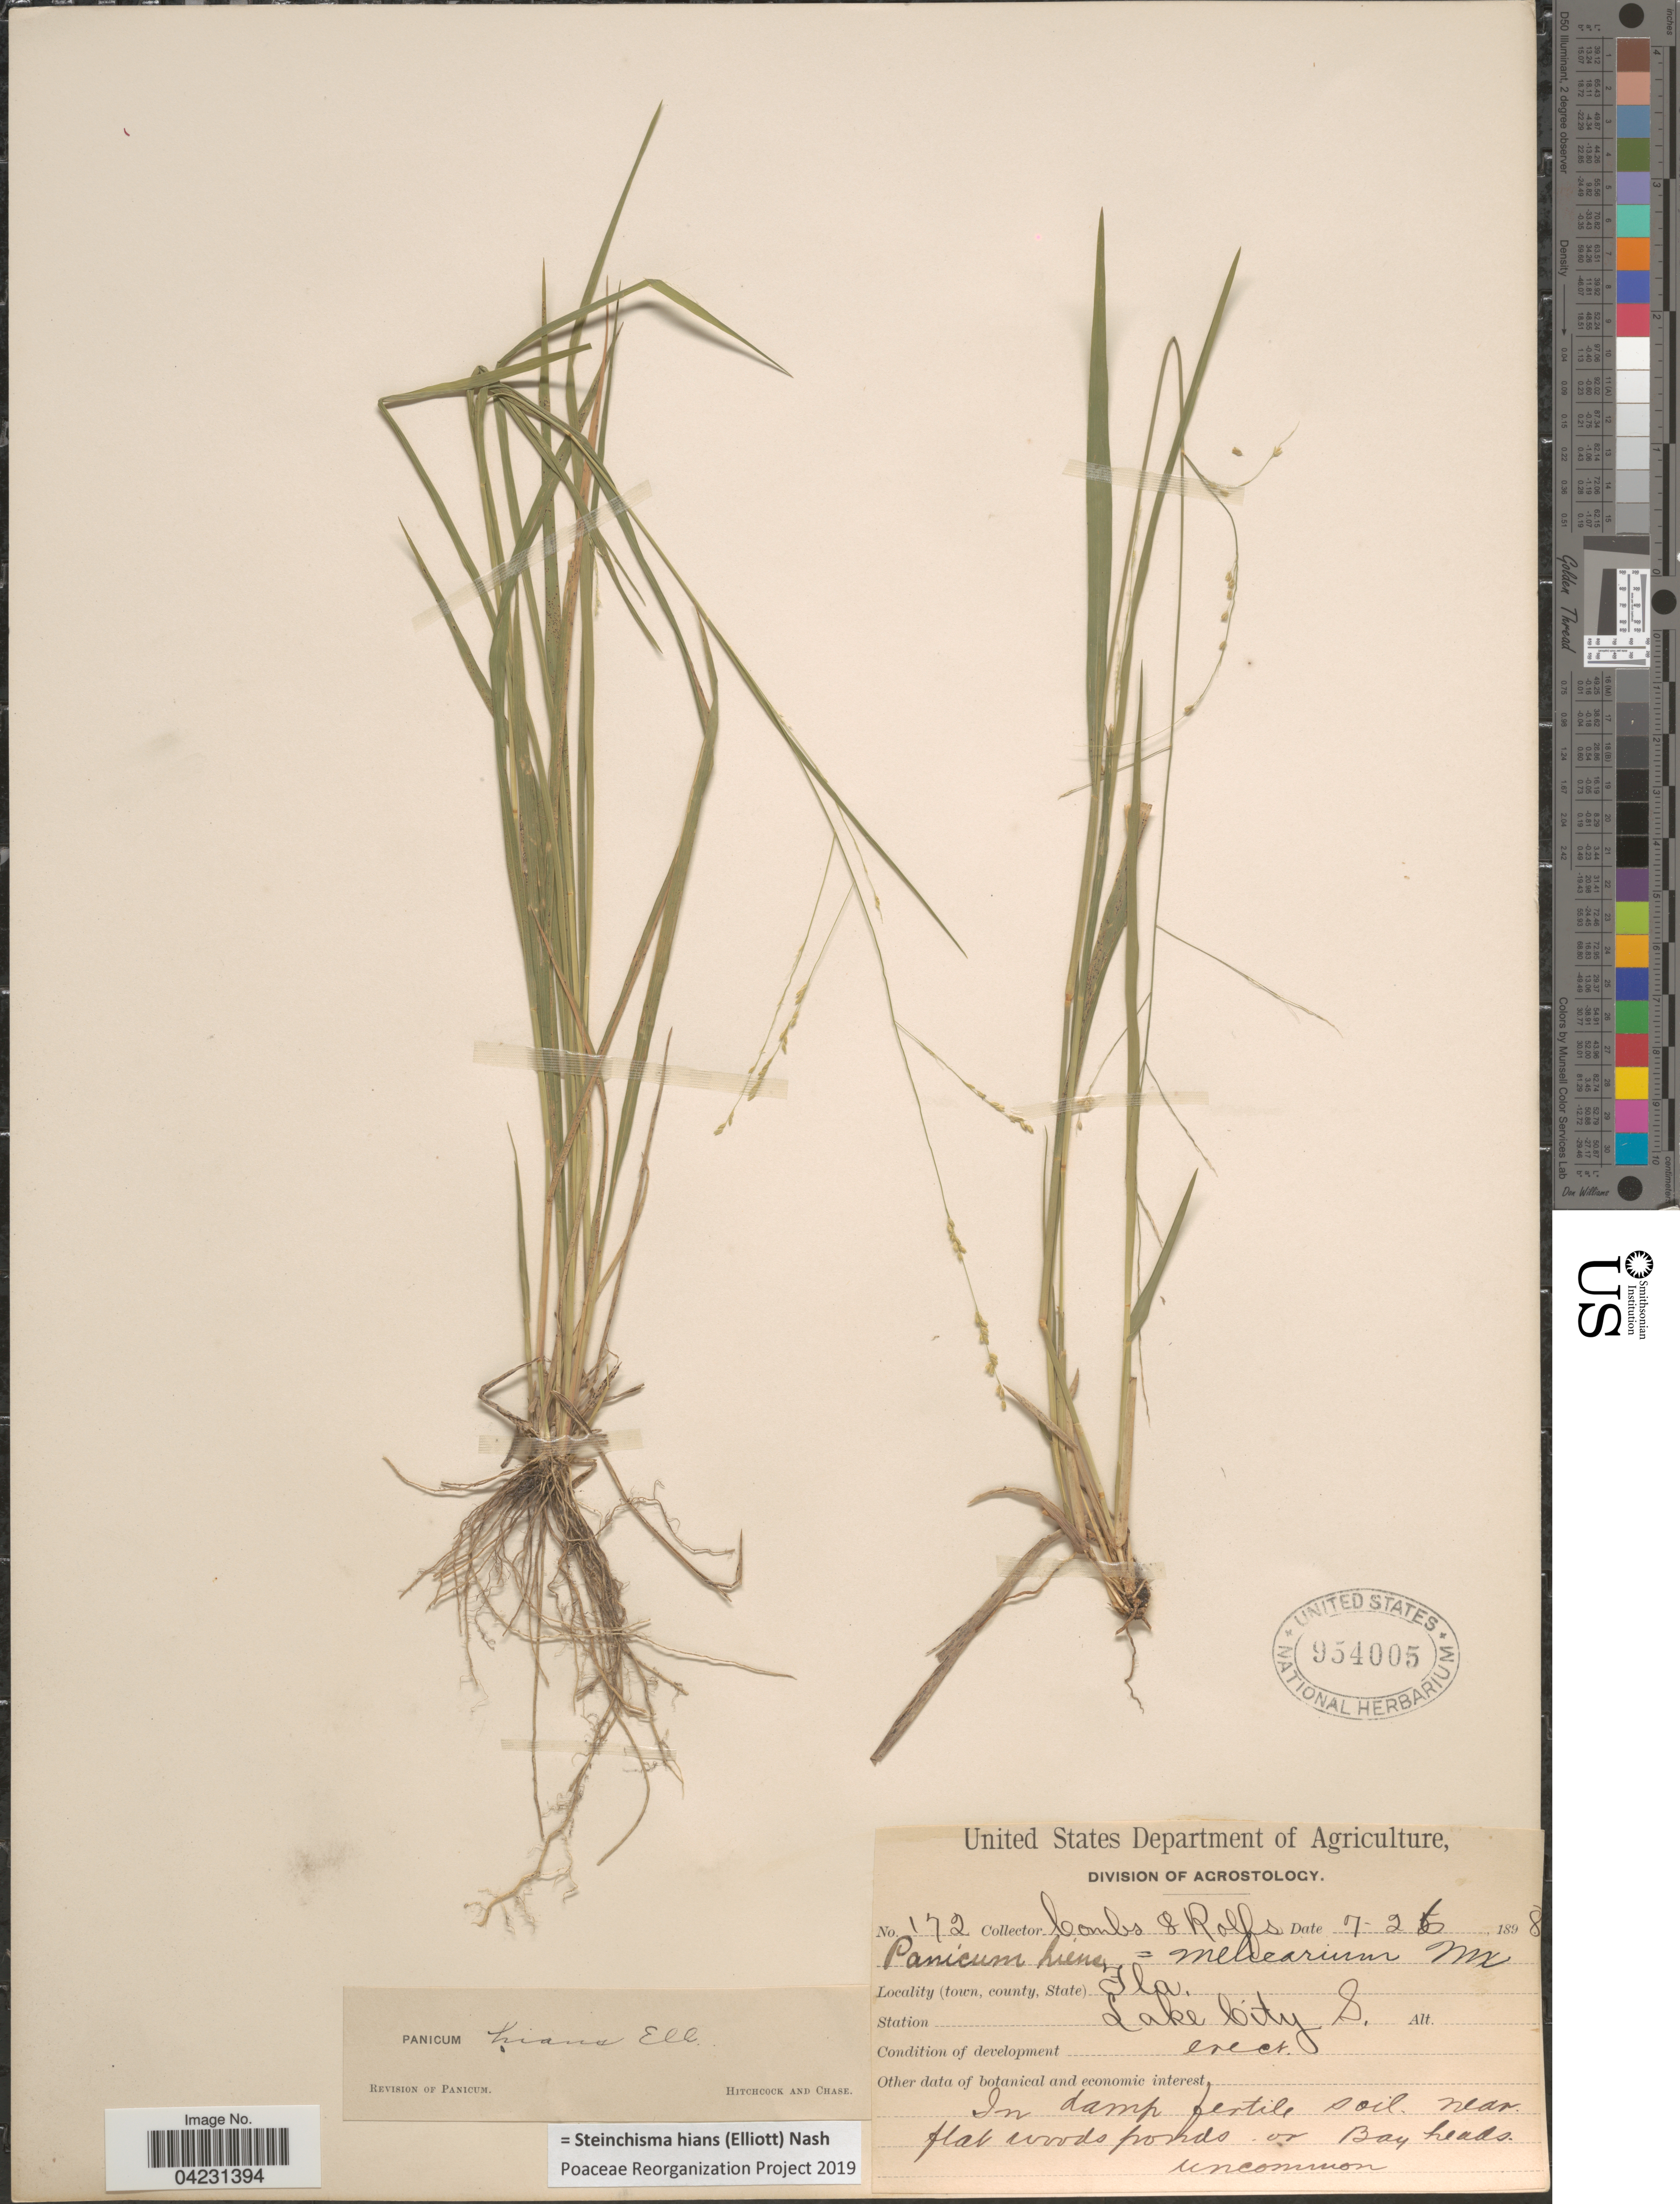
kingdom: Plantae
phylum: Tracheophyta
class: Liliopsida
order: Poales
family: Poaceae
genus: Steinchisma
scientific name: Steinchisma hians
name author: (Elliott) Nash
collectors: -. Combs & Rolfs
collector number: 172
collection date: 1898-07-26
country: United States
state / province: Florida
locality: Station Lake City S.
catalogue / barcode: US 954005